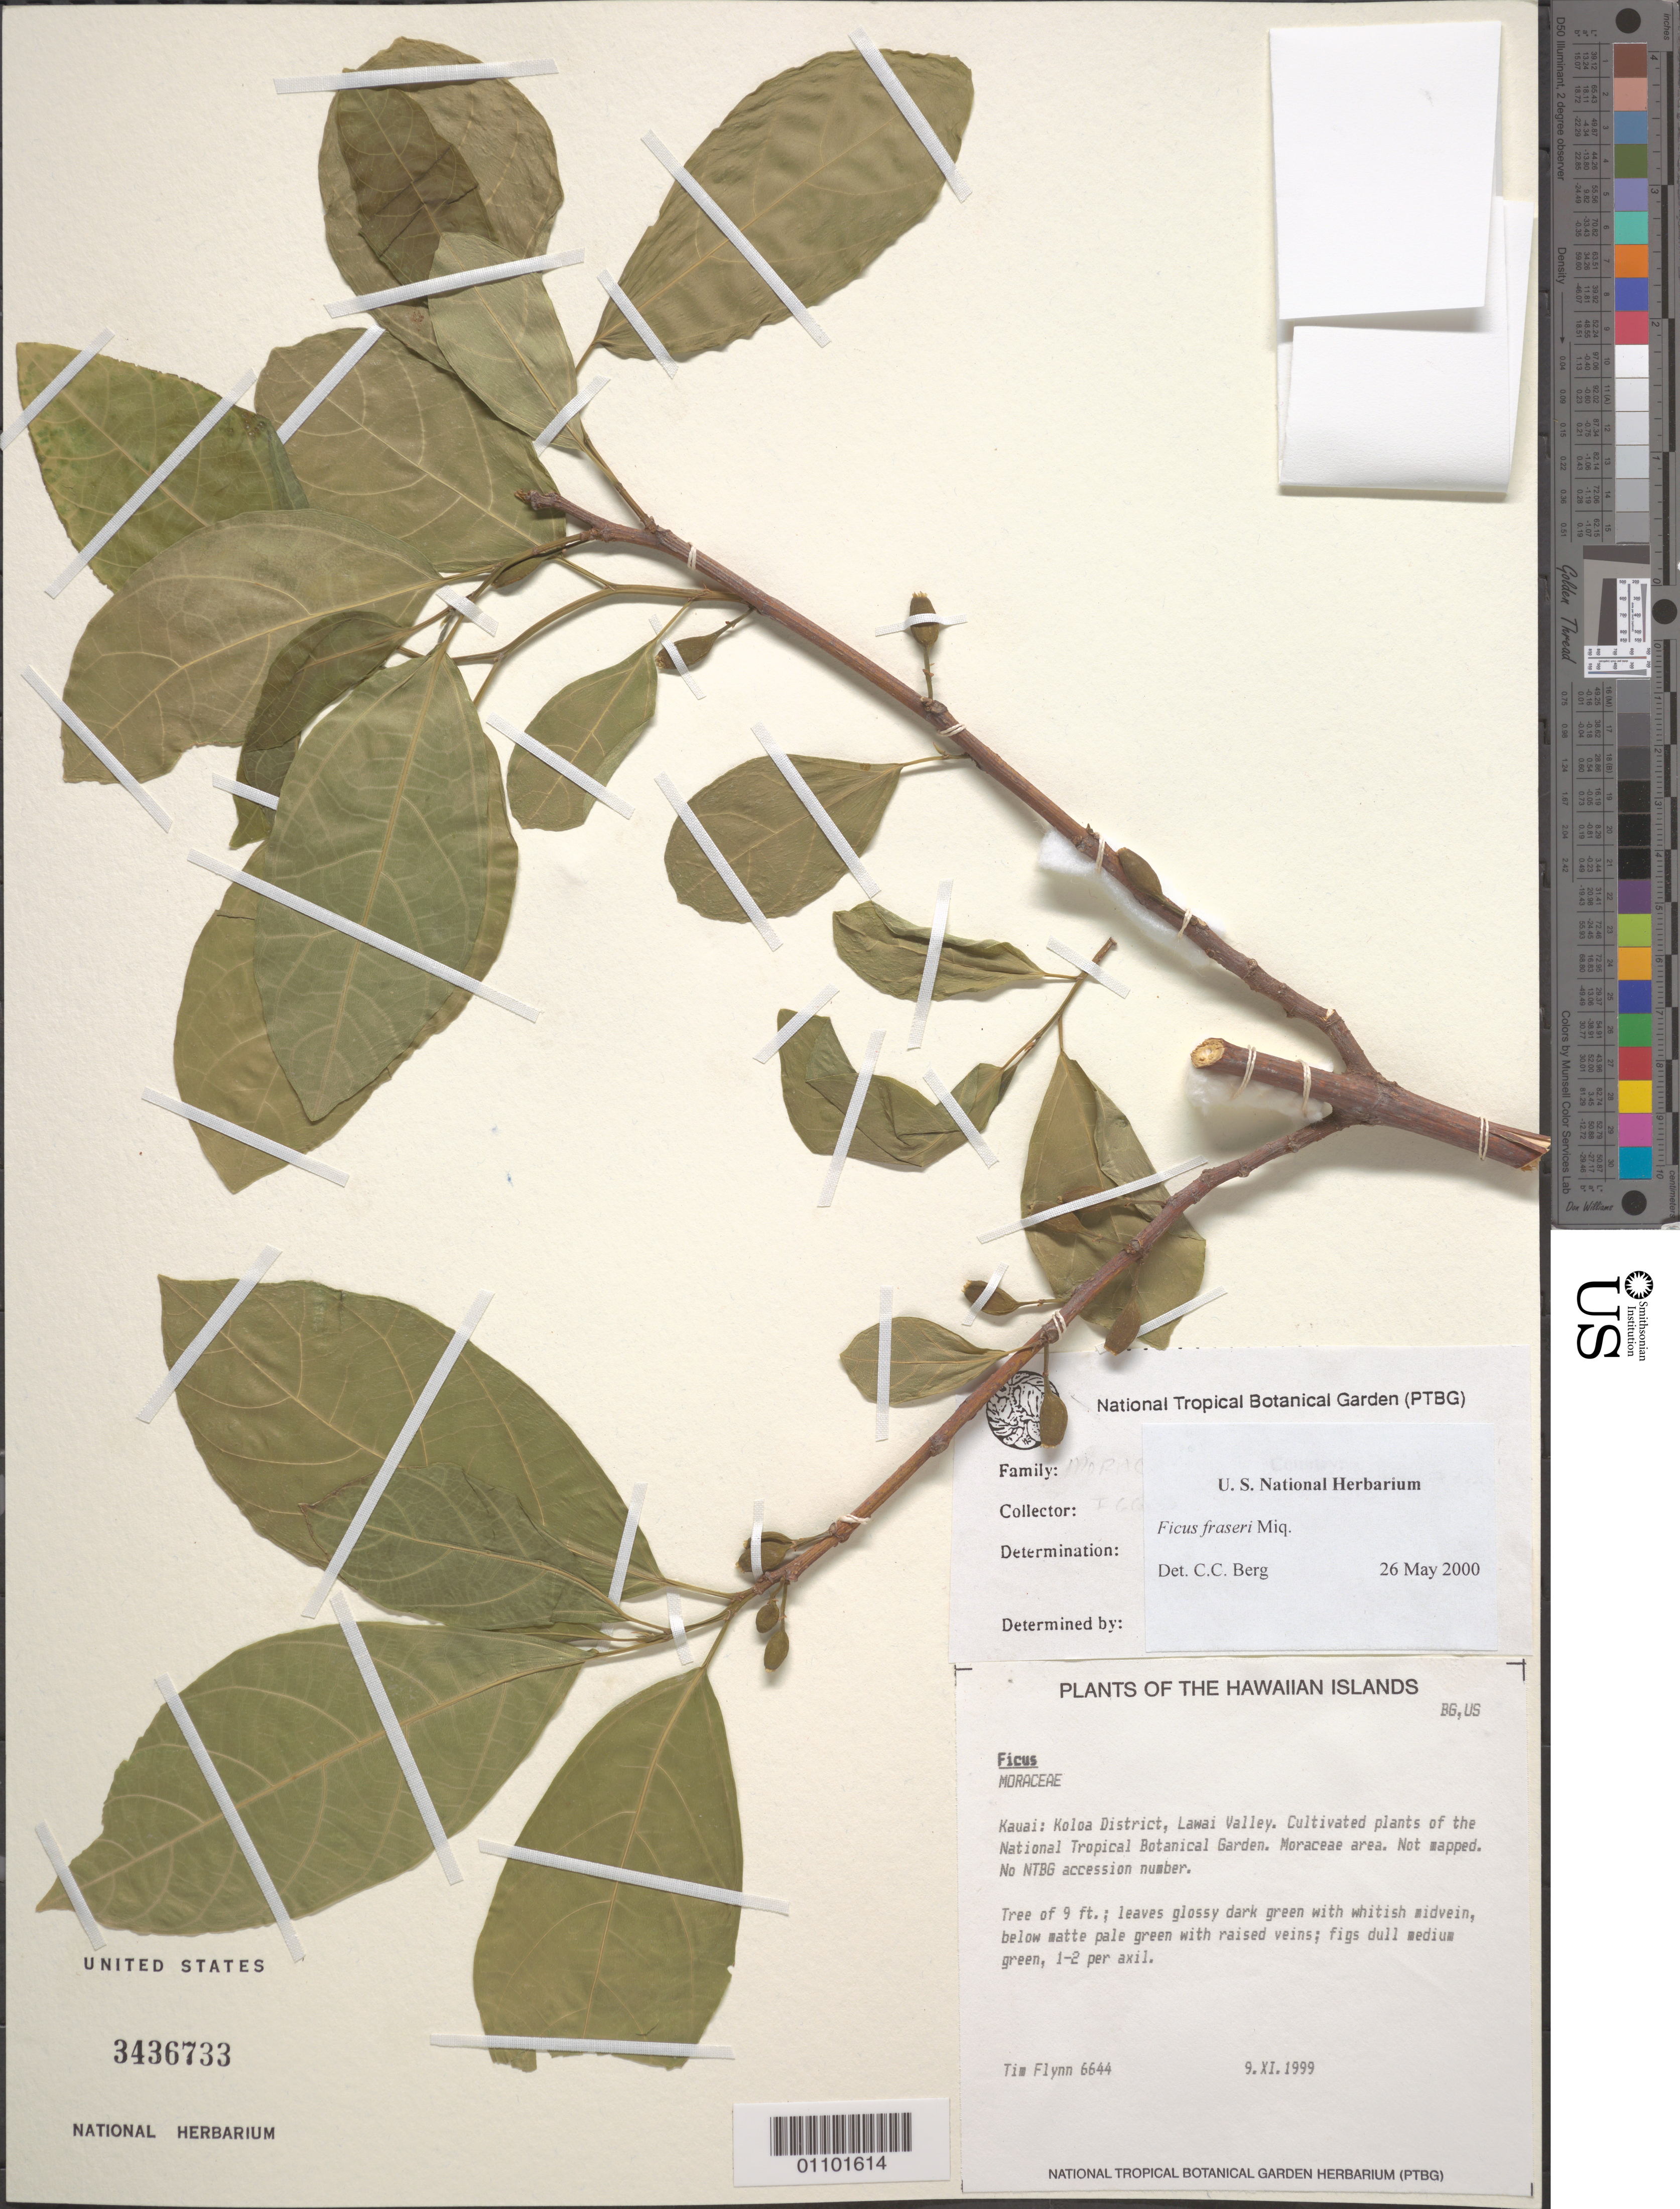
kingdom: Plantae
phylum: Tracheophyta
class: Magnoliopsida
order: Rosales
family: Moraceae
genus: Ficus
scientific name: Ficus fraseri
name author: Miq.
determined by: Berg, C. C.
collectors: T. W. Flynn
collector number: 6644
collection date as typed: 9 Nov 1999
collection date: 1999-11-09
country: United States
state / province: Hawaii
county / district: Kauai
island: Kaua'i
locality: Lawai Valley, National Tropical Botanical Garden, Moraceae area.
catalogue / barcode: US 3436733